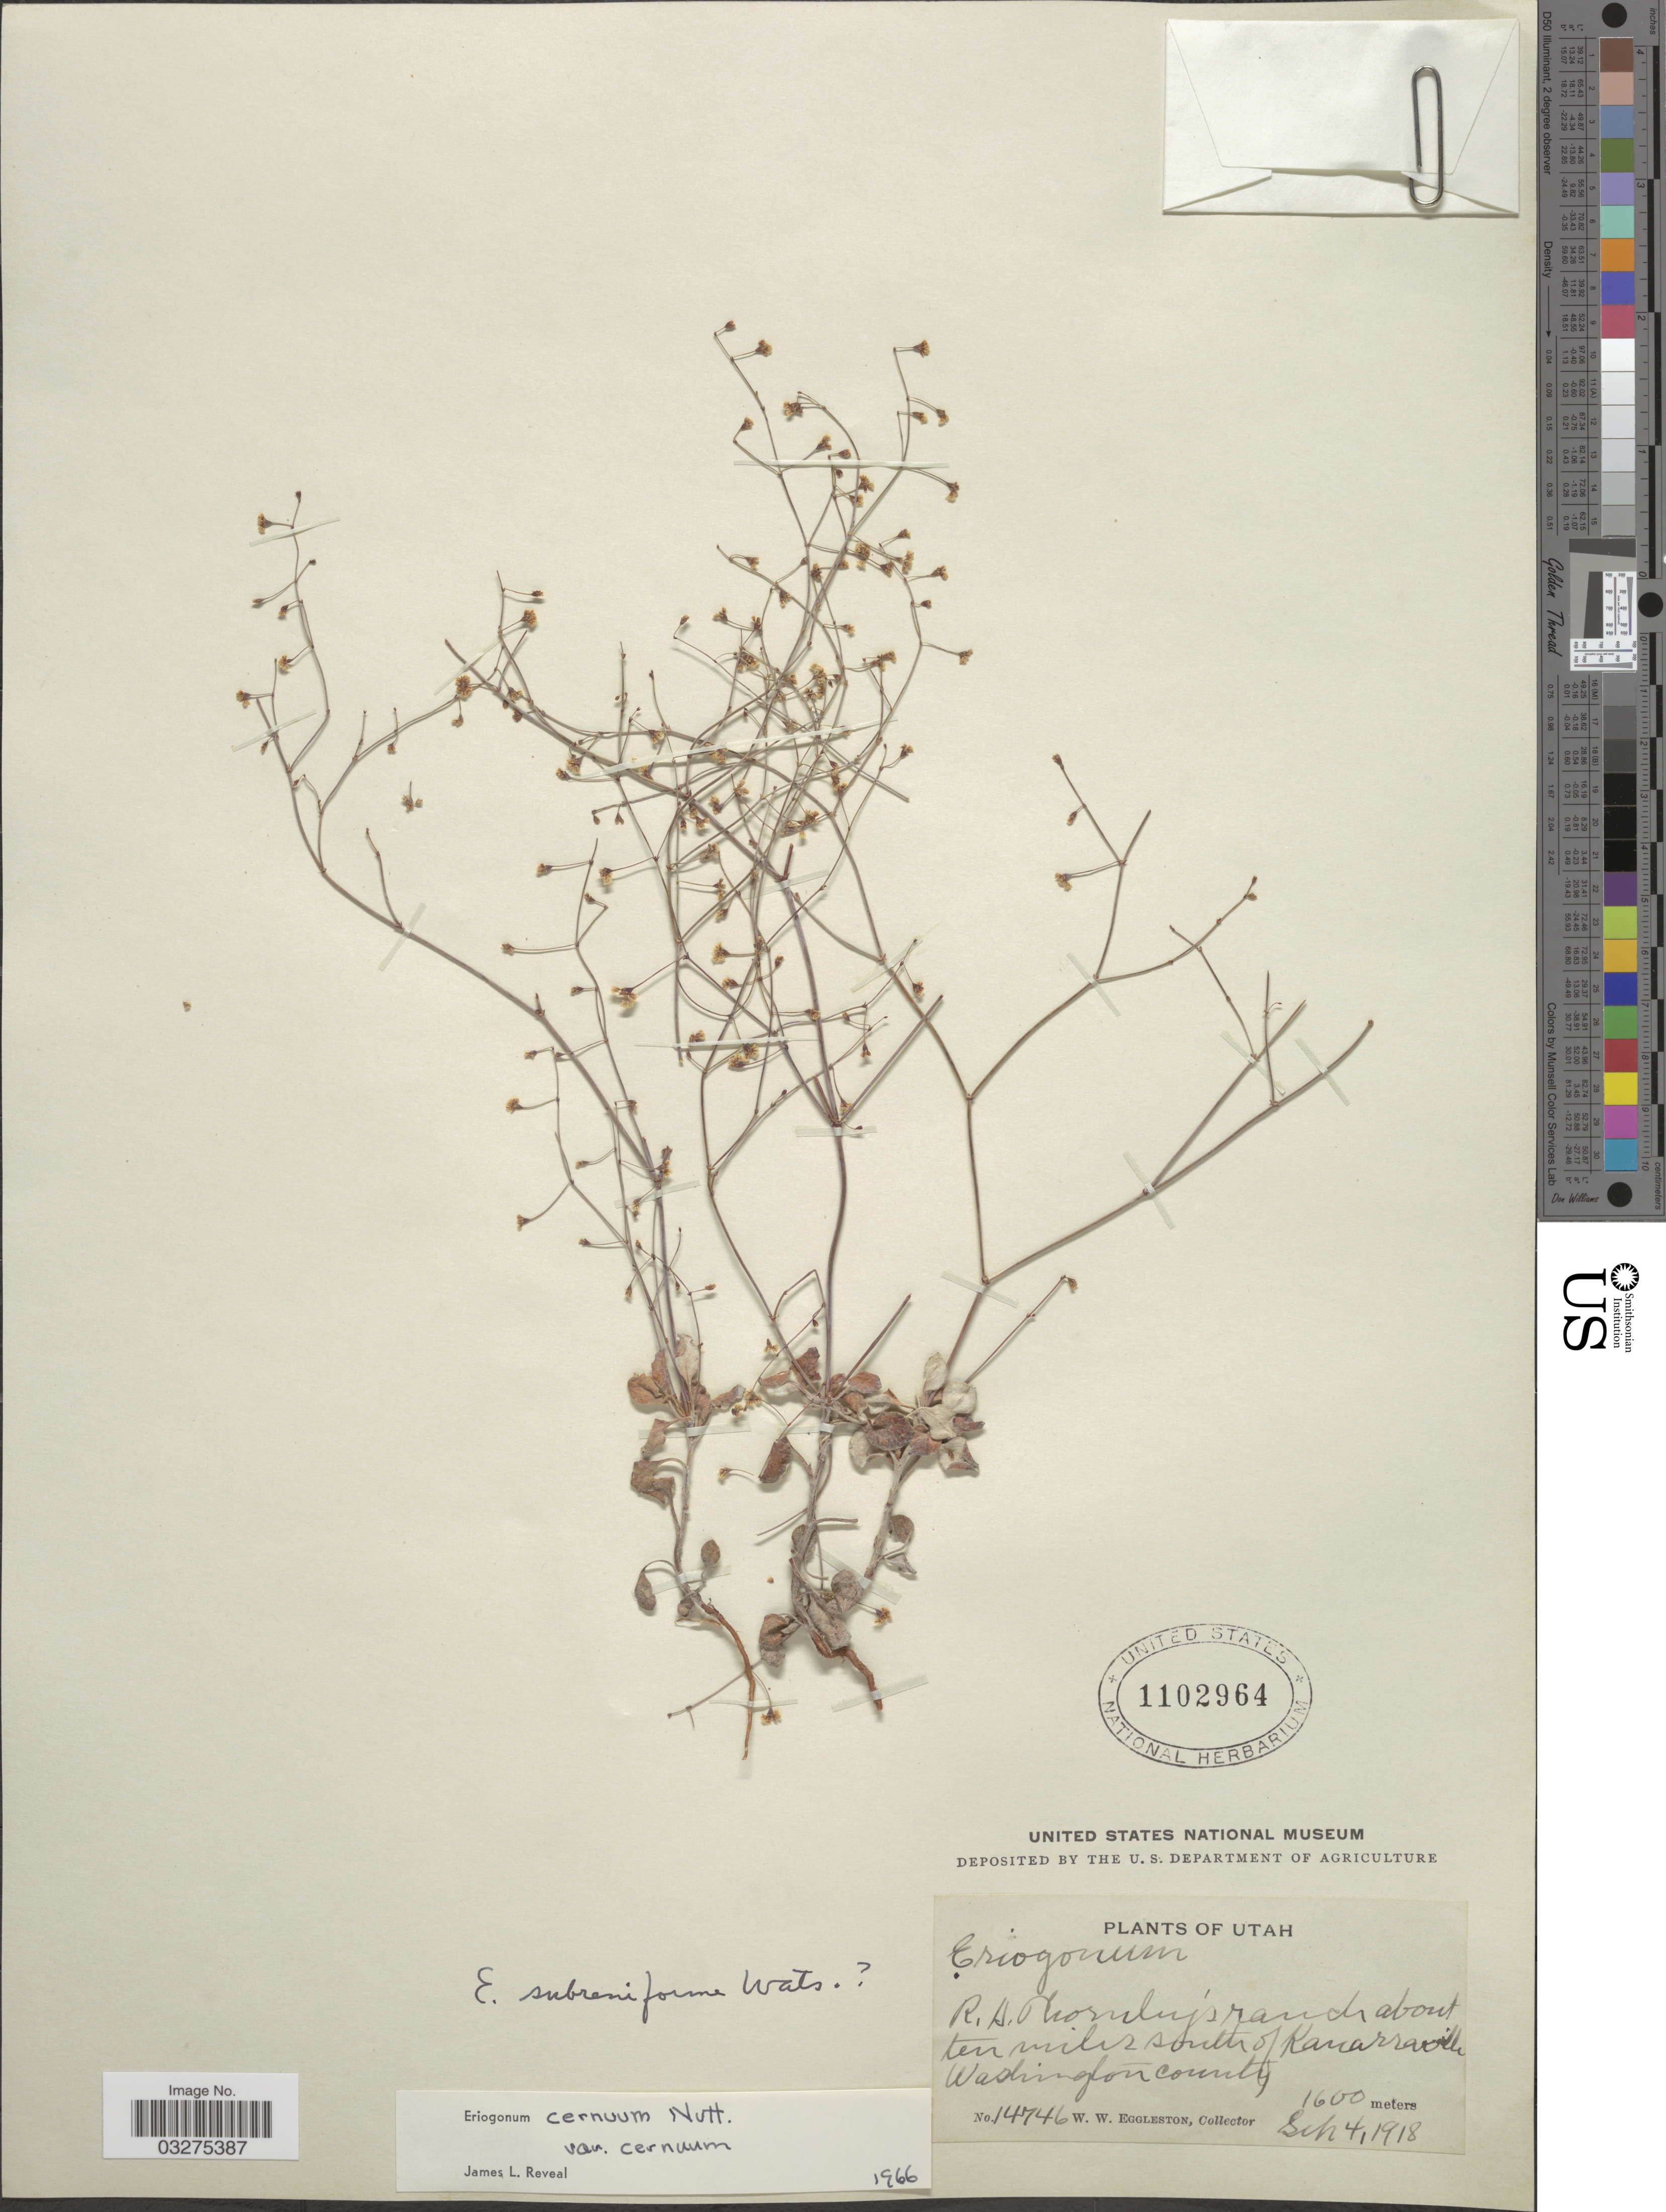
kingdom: Plantae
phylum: Tracheophyta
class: Magnoliopsida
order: Caryophyllales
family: Polygonaceae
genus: Eriogonum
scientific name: Eriogonum cernuum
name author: Nutt.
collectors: W. W. Eggleston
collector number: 14746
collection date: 1918-09-04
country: United States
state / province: Utah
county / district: Washington County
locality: R. A. Thornley's ranch about ten miles south of Kanarraville.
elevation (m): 1600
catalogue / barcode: US 1102964